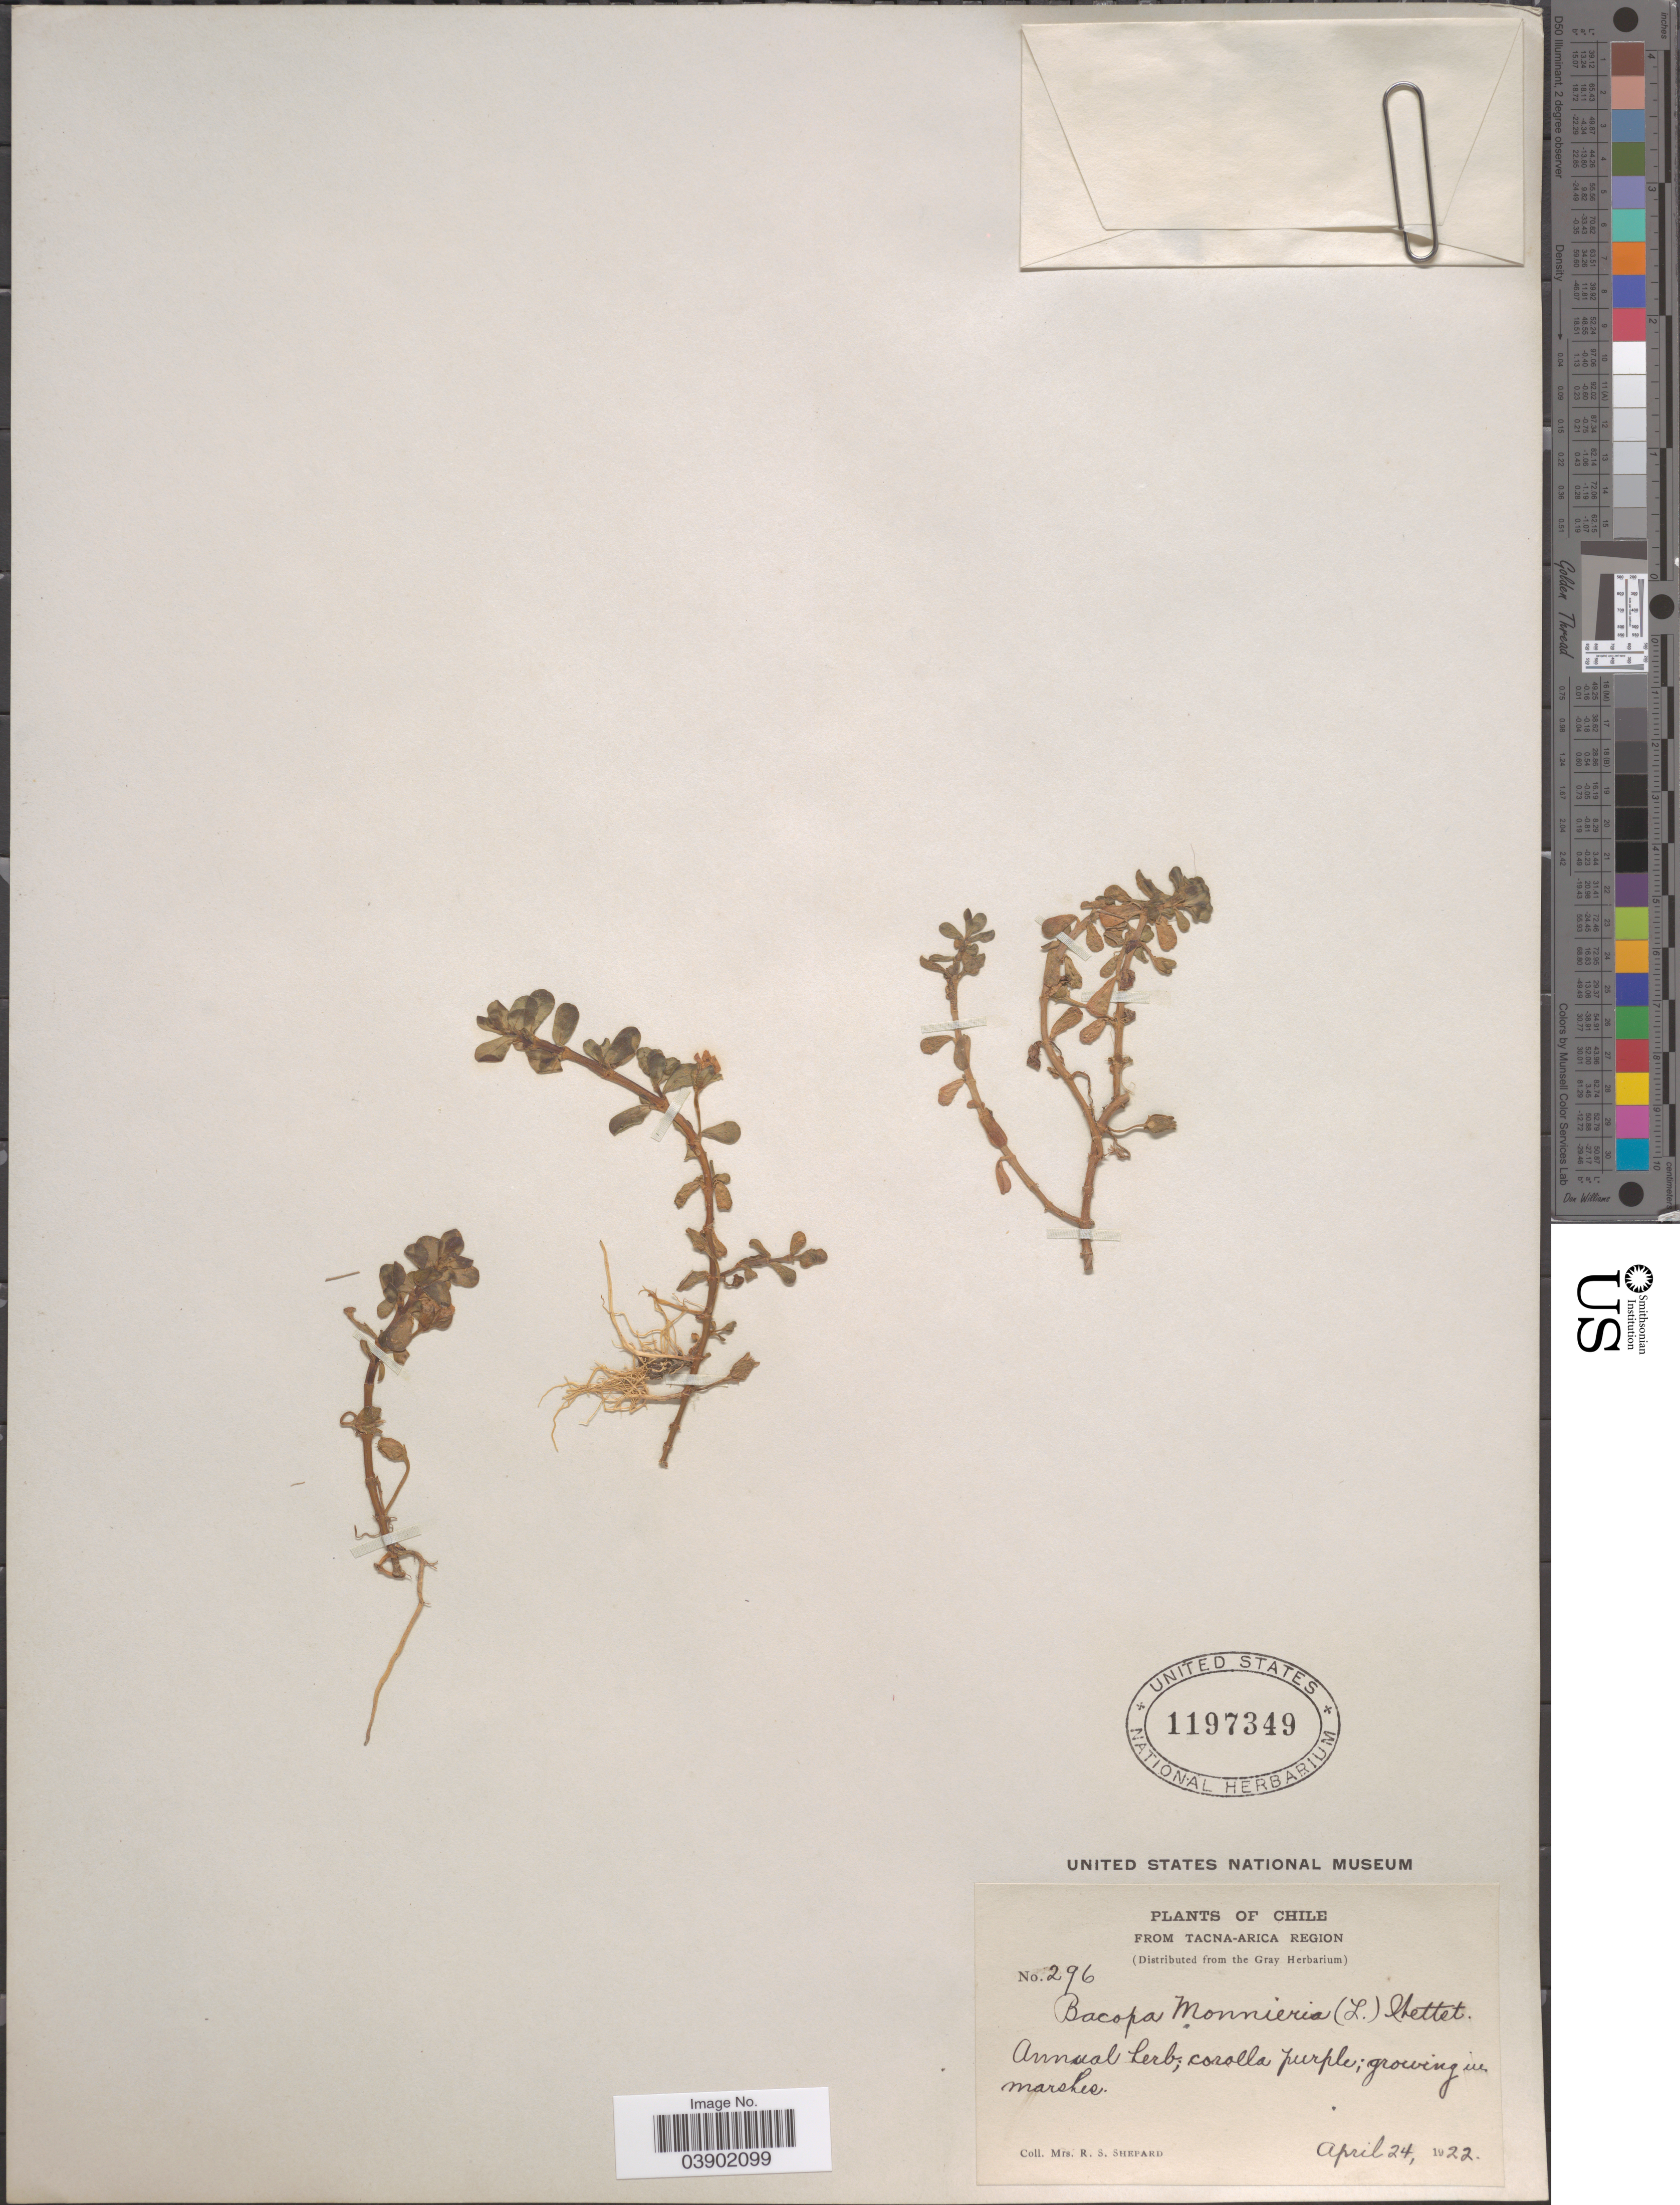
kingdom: Plantae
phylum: Tracheophyta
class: Magnoliopsida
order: Lamiales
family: Plantaginaceae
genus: Bacopa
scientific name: Bacopa monnieri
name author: (L.) Pennell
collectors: R. Shepard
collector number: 296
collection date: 1922-04-24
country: Chile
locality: From Tacna-Arica Region.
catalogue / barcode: US 1197349